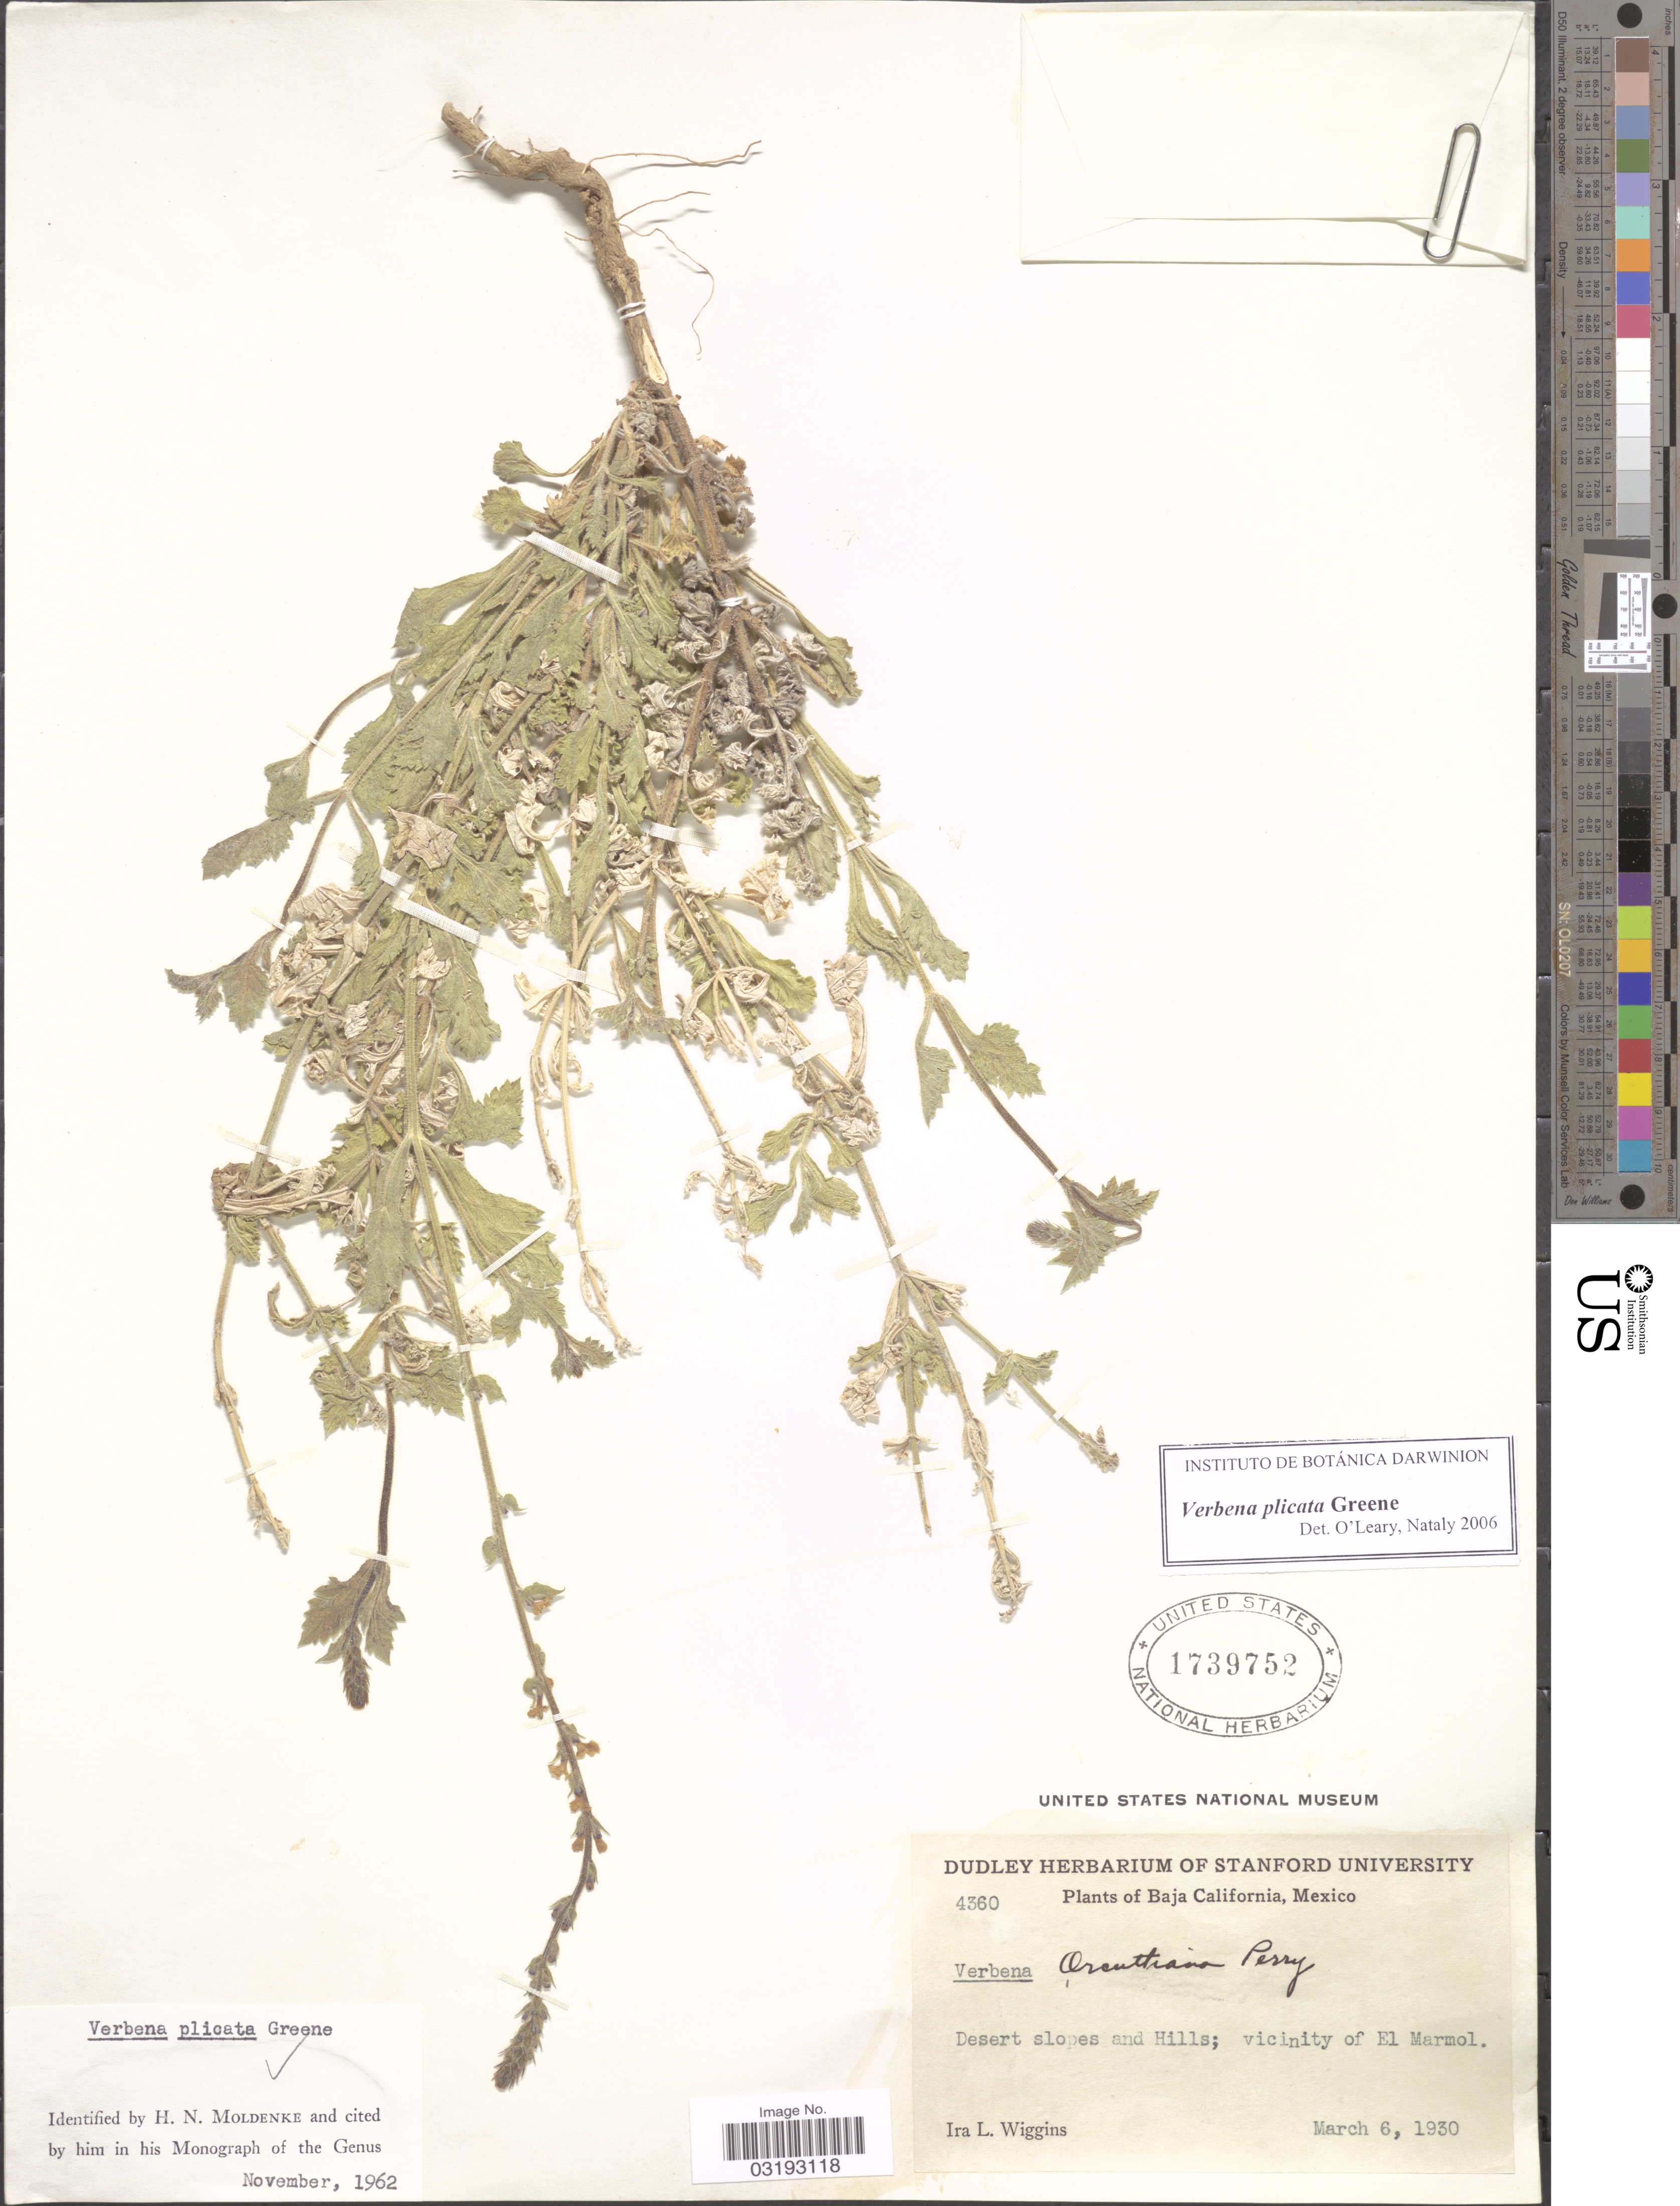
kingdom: Plantae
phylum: Tracheophyta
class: Magnoliopsida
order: Lamiales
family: Verbenaceae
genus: Verbena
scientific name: Verbena plicata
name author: Greene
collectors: I. L. Wiggins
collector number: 4360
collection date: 1930-03-06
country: Mexico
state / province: Baja California Norte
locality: Desert slopes and Hills; vicinity of El Marmol.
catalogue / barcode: US 1739752